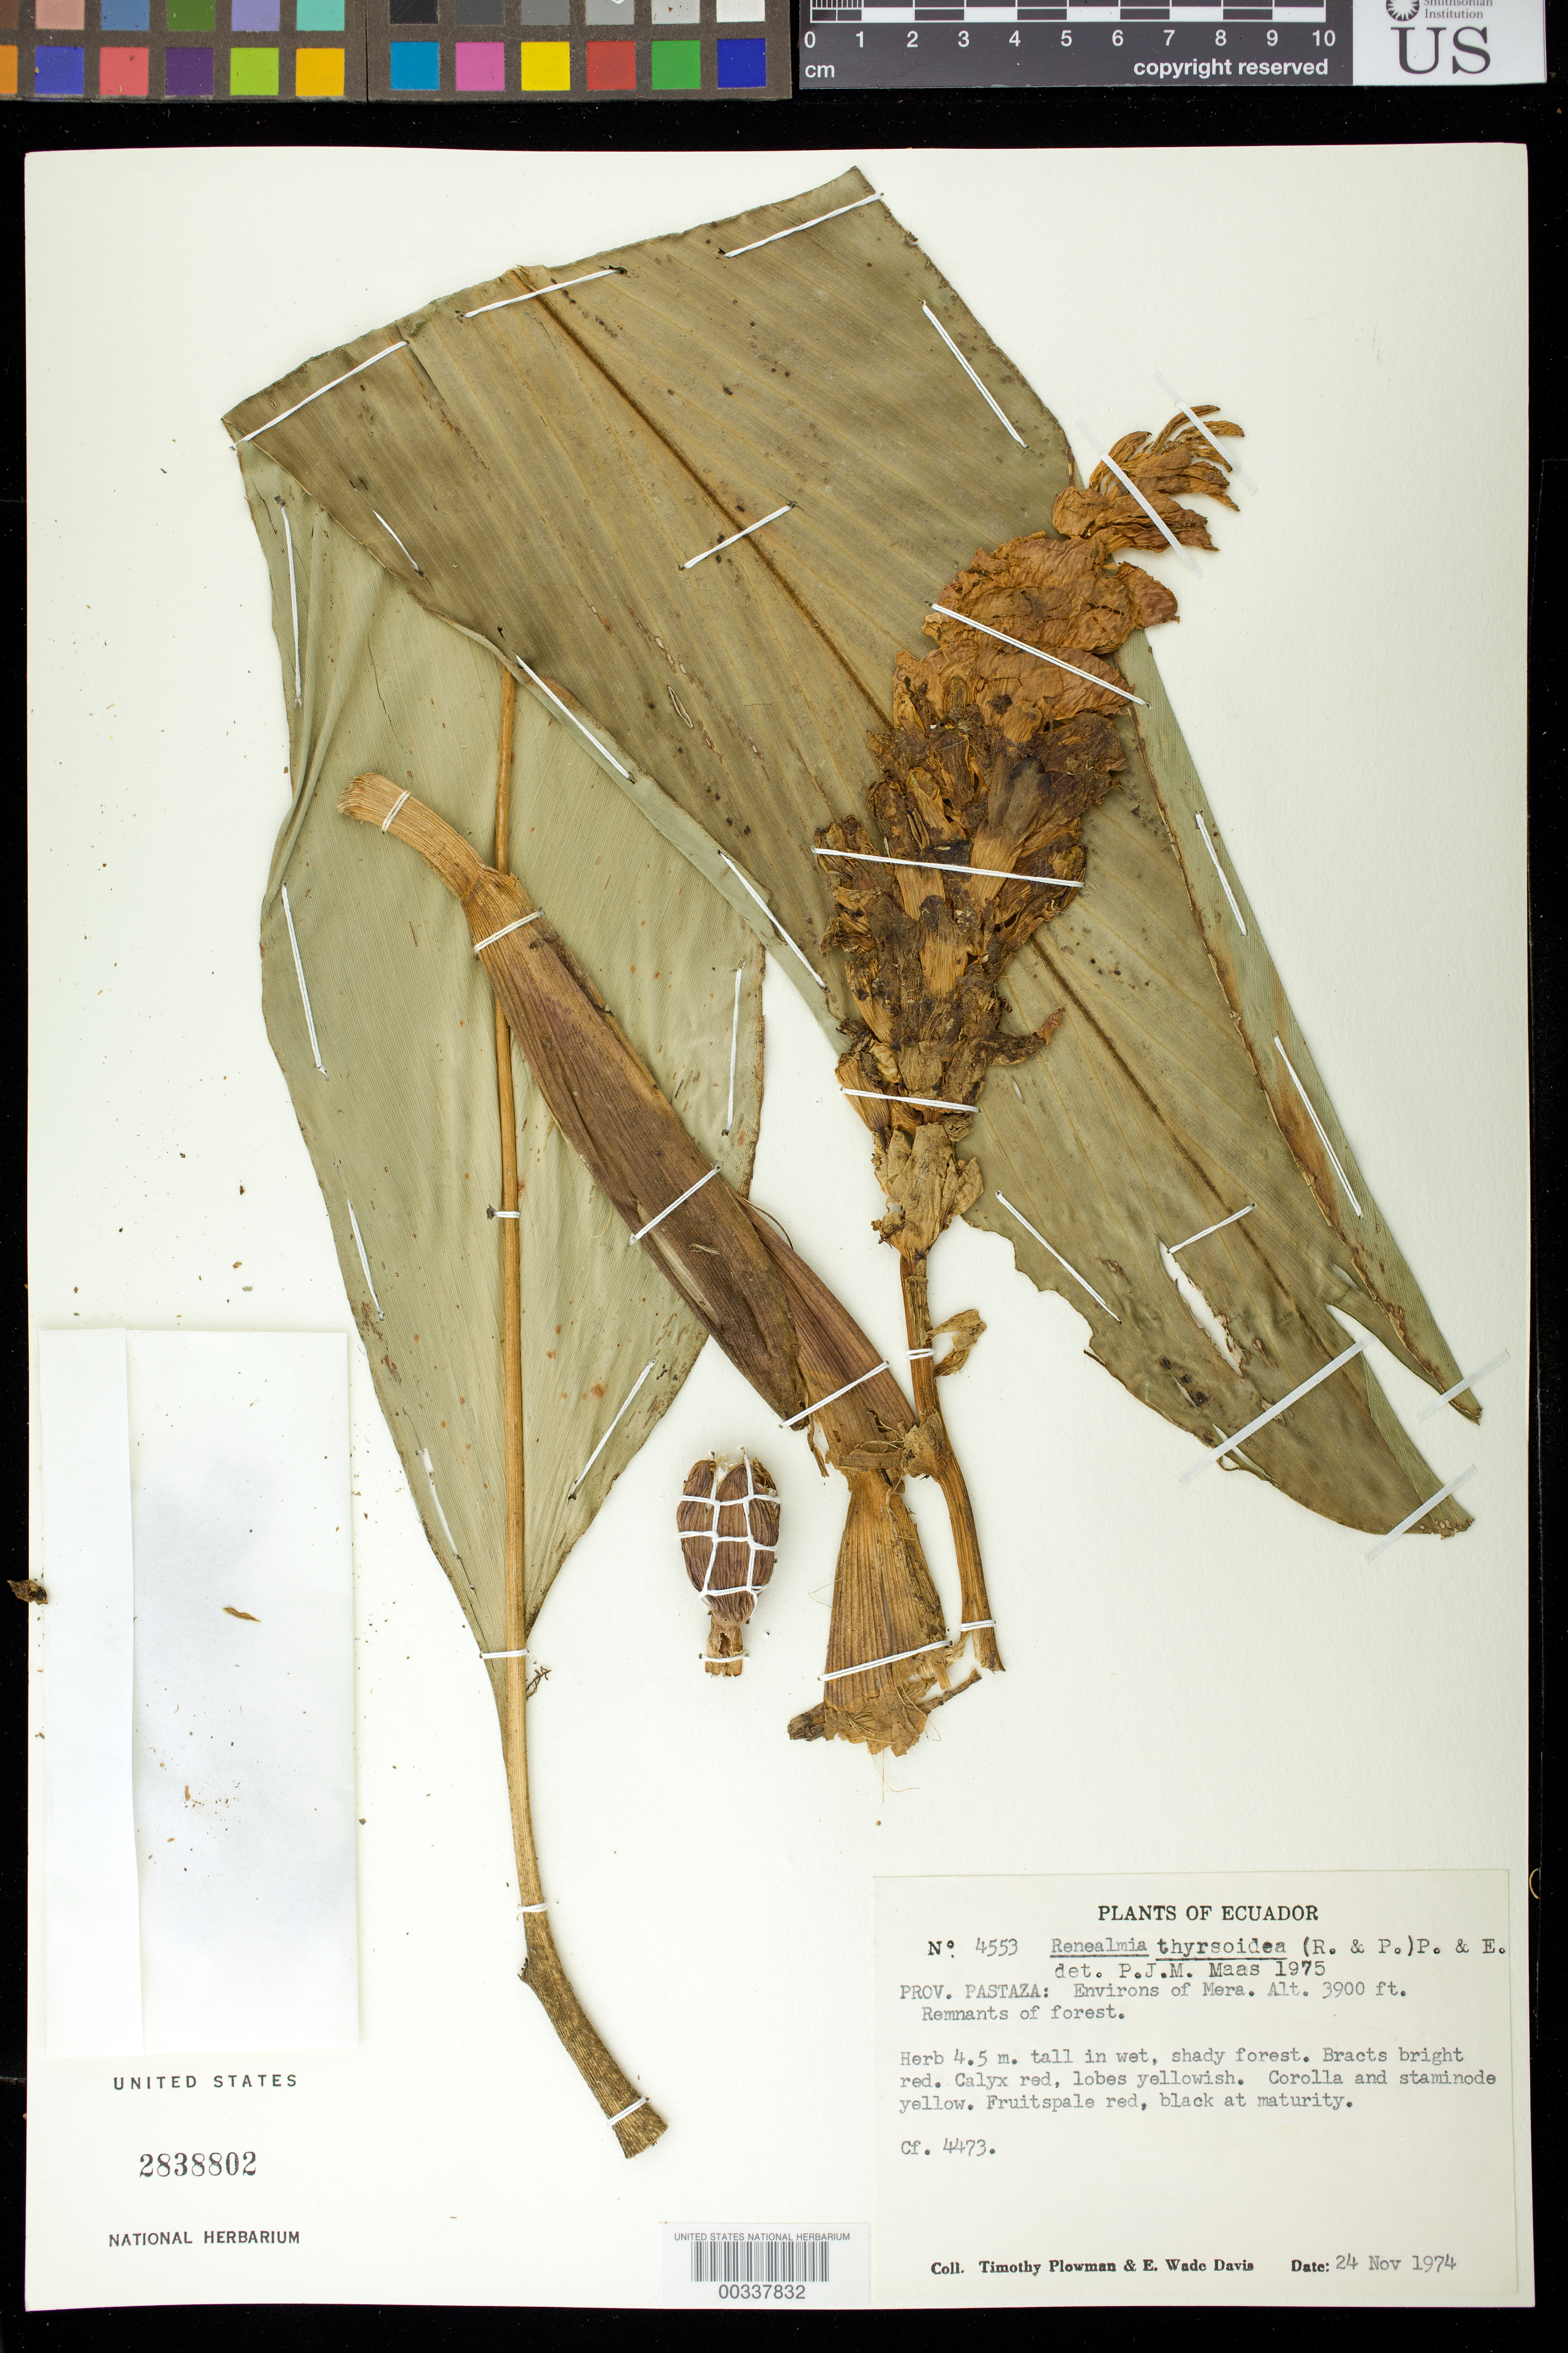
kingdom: Plantae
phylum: Tracheophyta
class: Liliopsida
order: Zingiberales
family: Zingiberaceae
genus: Renealmia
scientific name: Renealmia thyrsoidea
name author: (Ruiz & Pav.) Poepp. & Endl.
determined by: Maas, Paul J. M.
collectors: T. Plowman & E. W. Davis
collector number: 4553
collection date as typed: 24 Nov 1974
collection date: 1974-11-24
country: Ecuador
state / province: Pastaza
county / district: Mera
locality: Environs of mera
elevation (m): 1189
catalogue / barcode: US 2838802